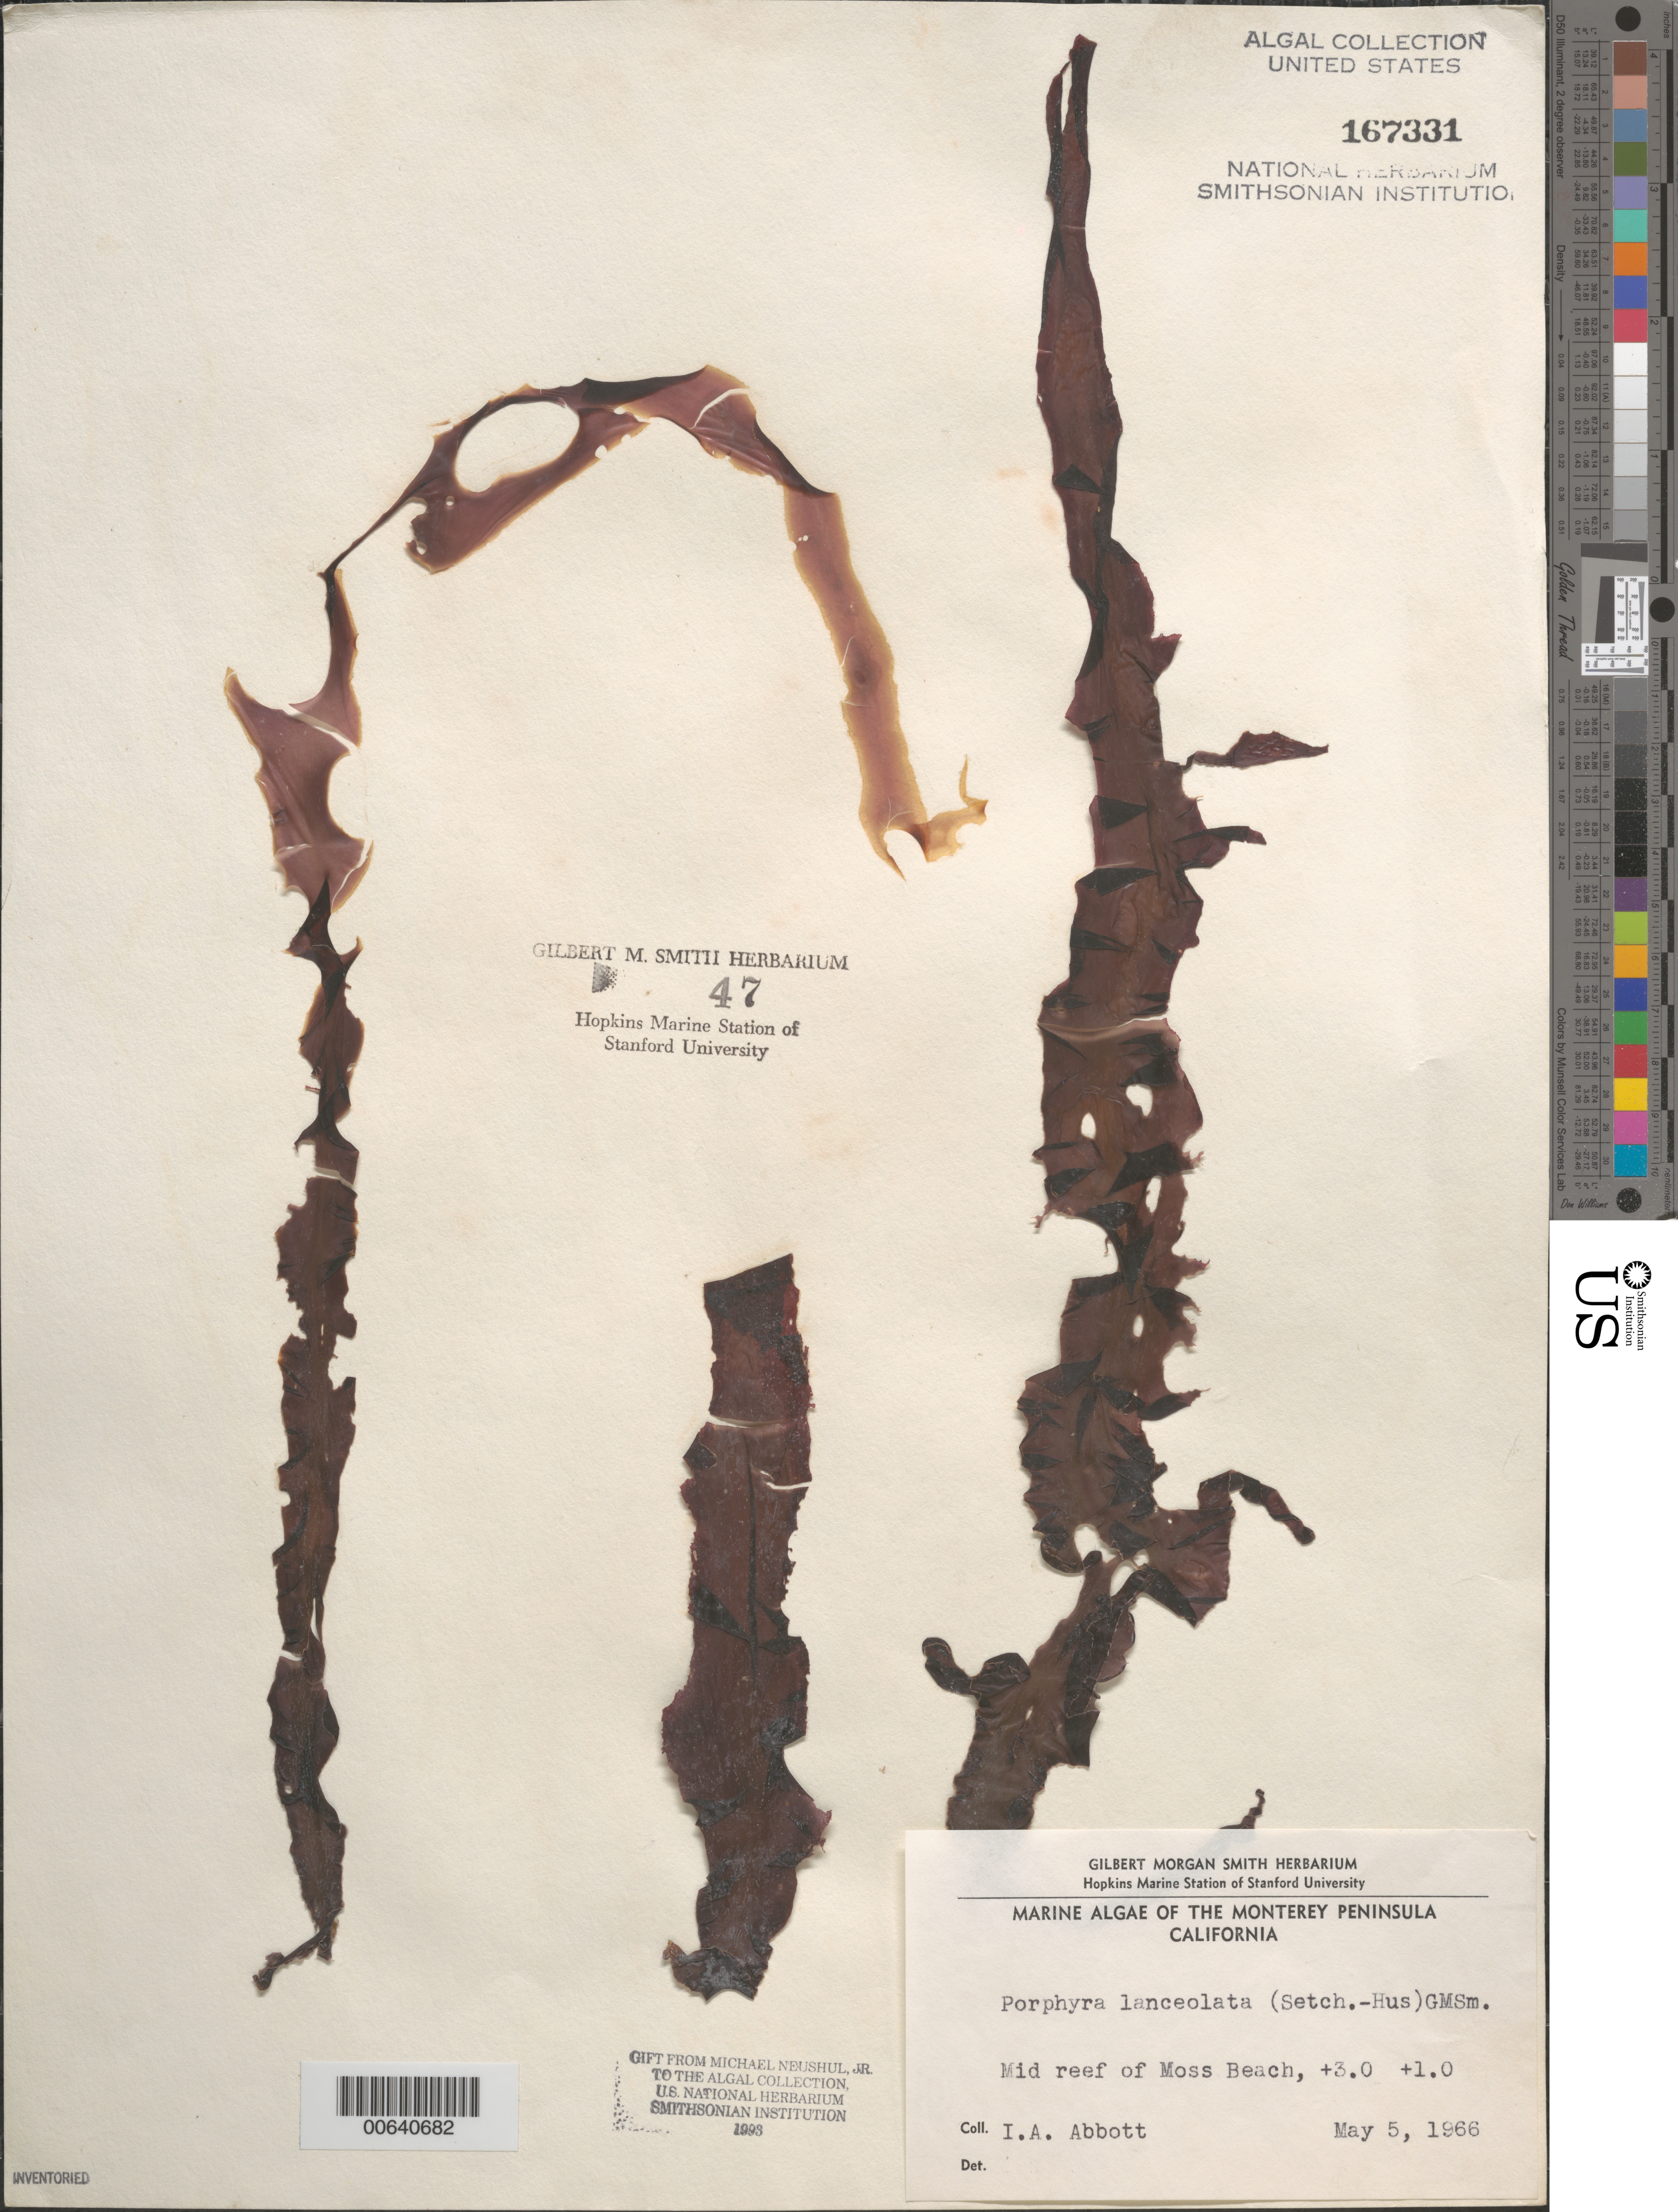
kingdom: Plantae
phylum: Rhodophyta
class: Bangiophyceae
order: Bangiales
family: Bangiaceae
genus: Pyropia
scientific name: Pyropia lanceolata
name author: (Setchell & Hus) S.C. Lindstrom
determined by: Algae name updating Project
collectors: I. A. Abbott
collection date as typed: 05 May 1966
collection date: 1966-05-05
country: United States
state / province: California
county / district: Monterey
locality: Middle reef of Moss Beach, Monterey Peninsula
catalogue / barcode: US 167331